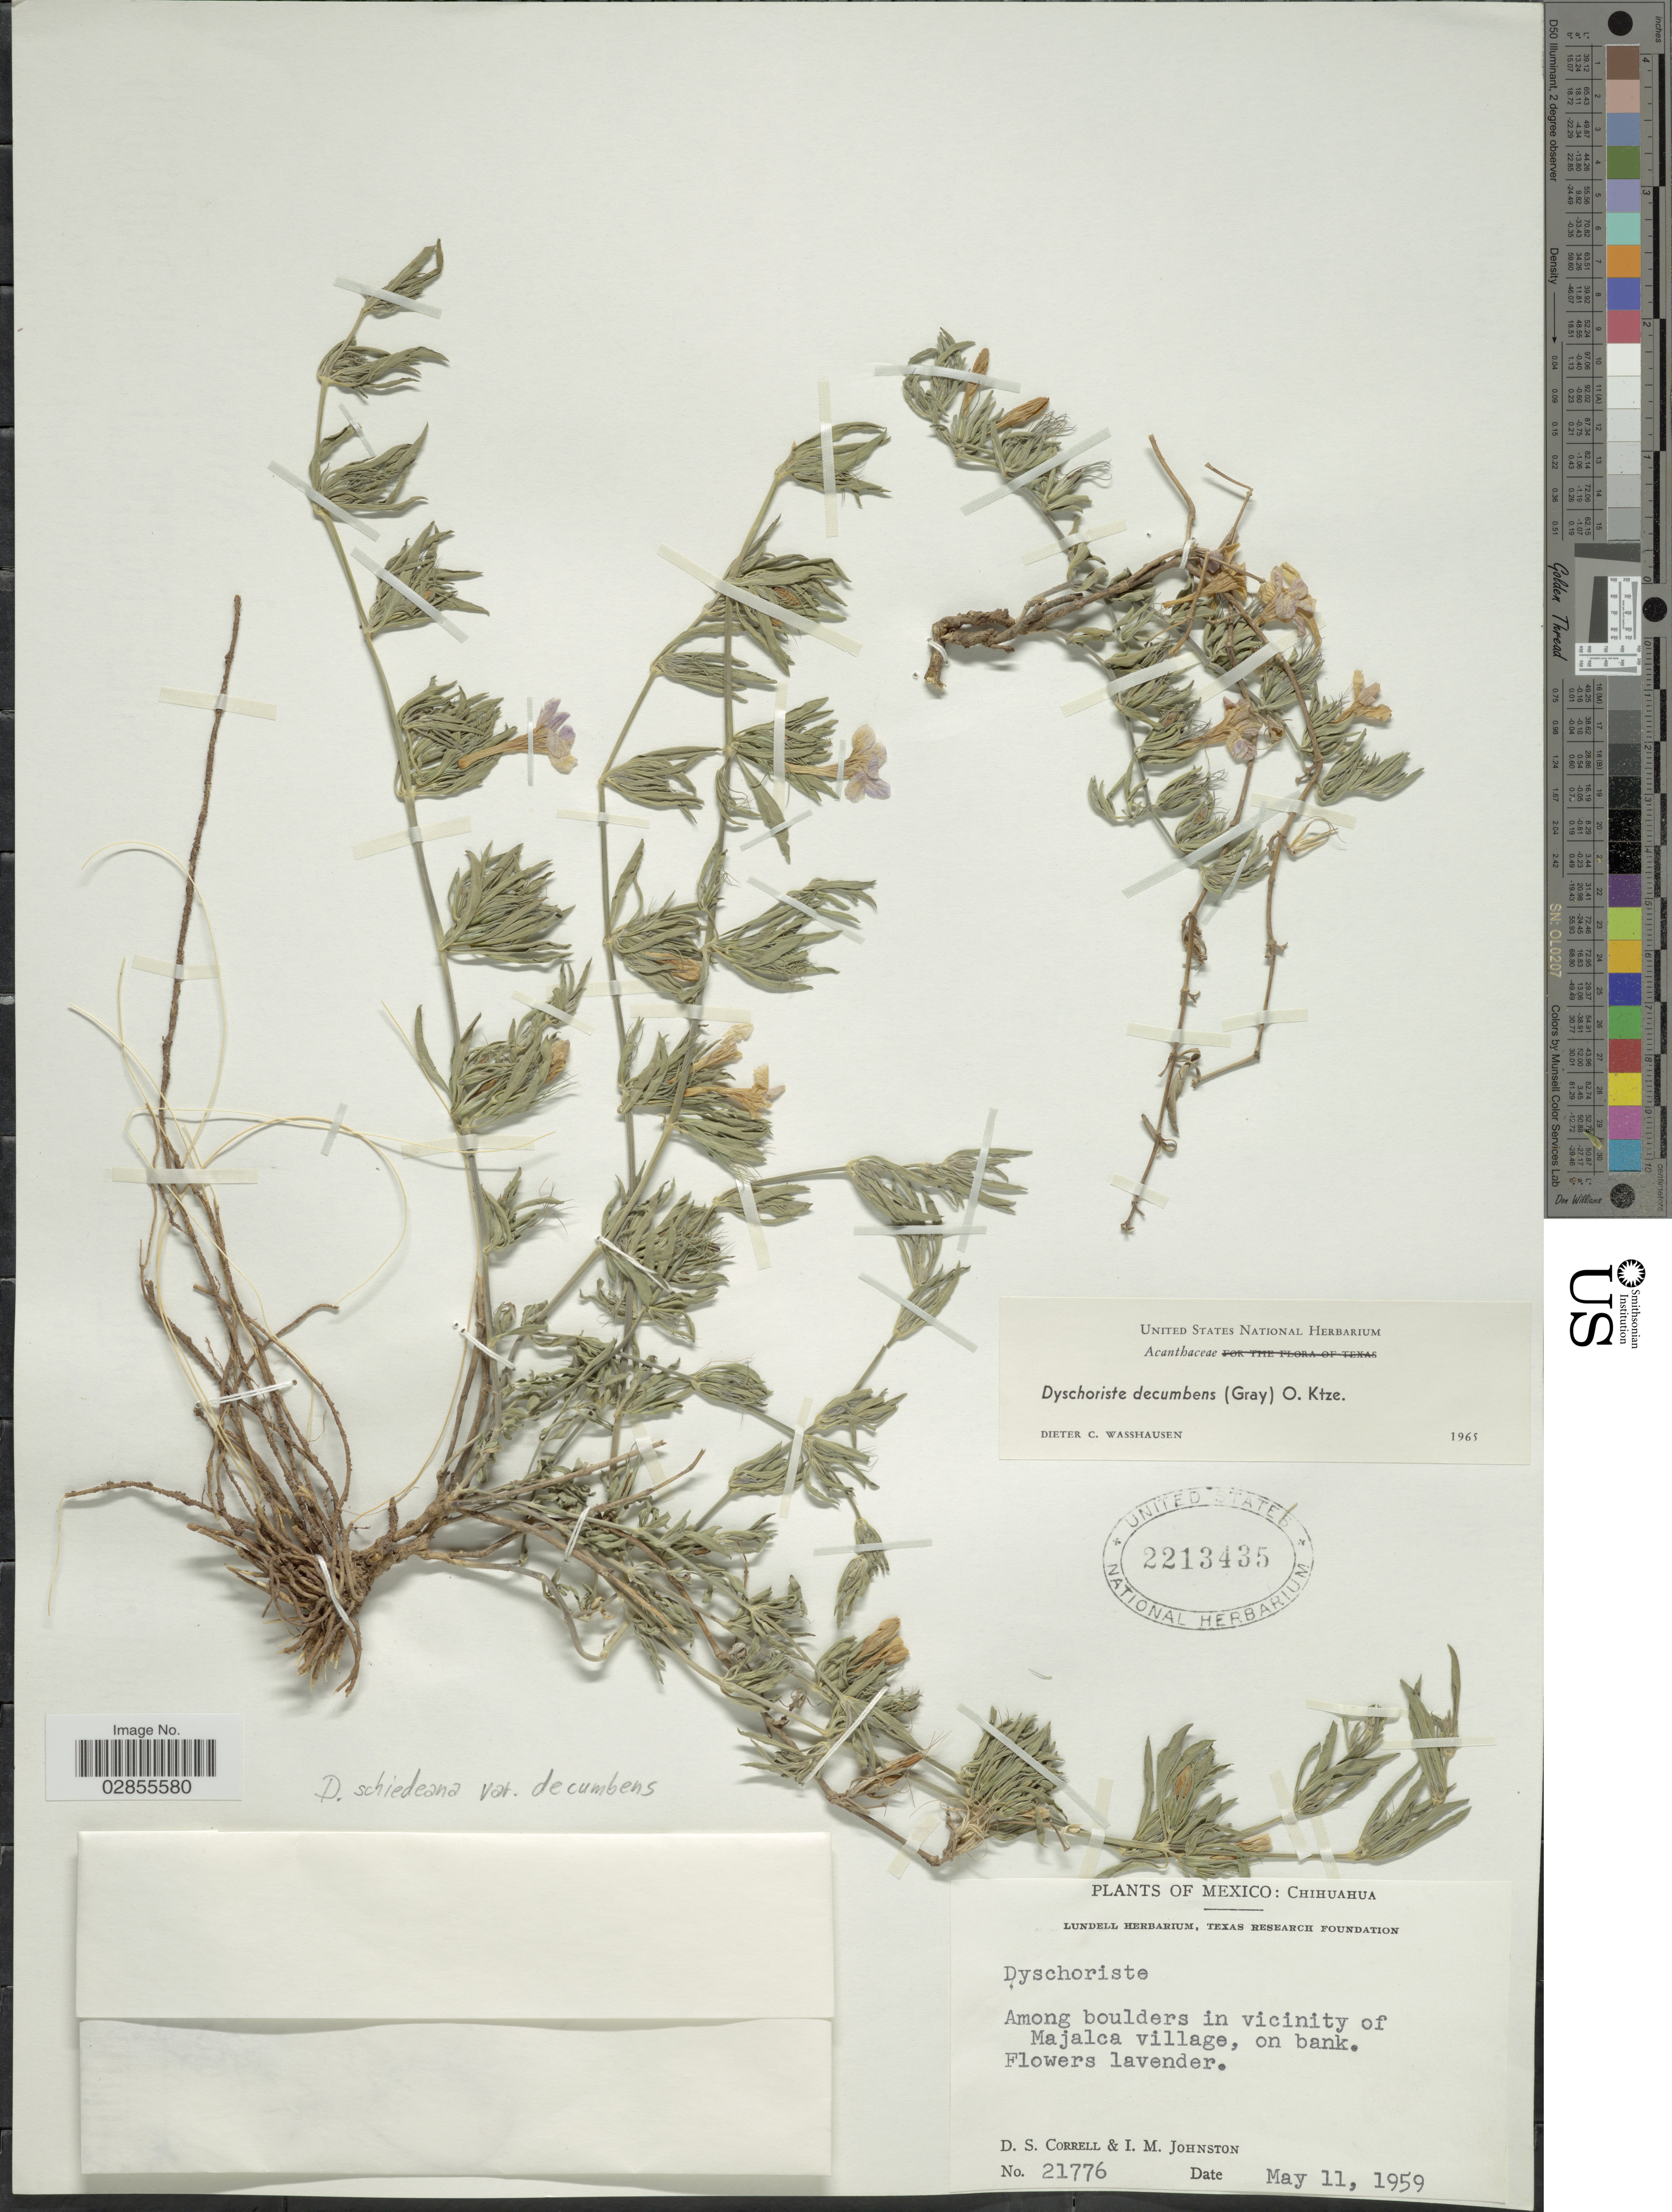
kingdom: Plantae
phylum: Tracheophyta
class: Magnoliopsida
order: Lamiales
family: Acanthaceae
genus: Dyschoriste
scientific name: Dyschoriste schiedeana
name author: (Nees) Kuntze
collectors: D. S. Correll & I.M. Johnston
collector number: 21776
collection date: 1959-05-11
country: Mexico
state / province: Chihuahua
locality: Among boulders in vicinity of Majalca village, on bank.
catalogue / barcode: US 2213435